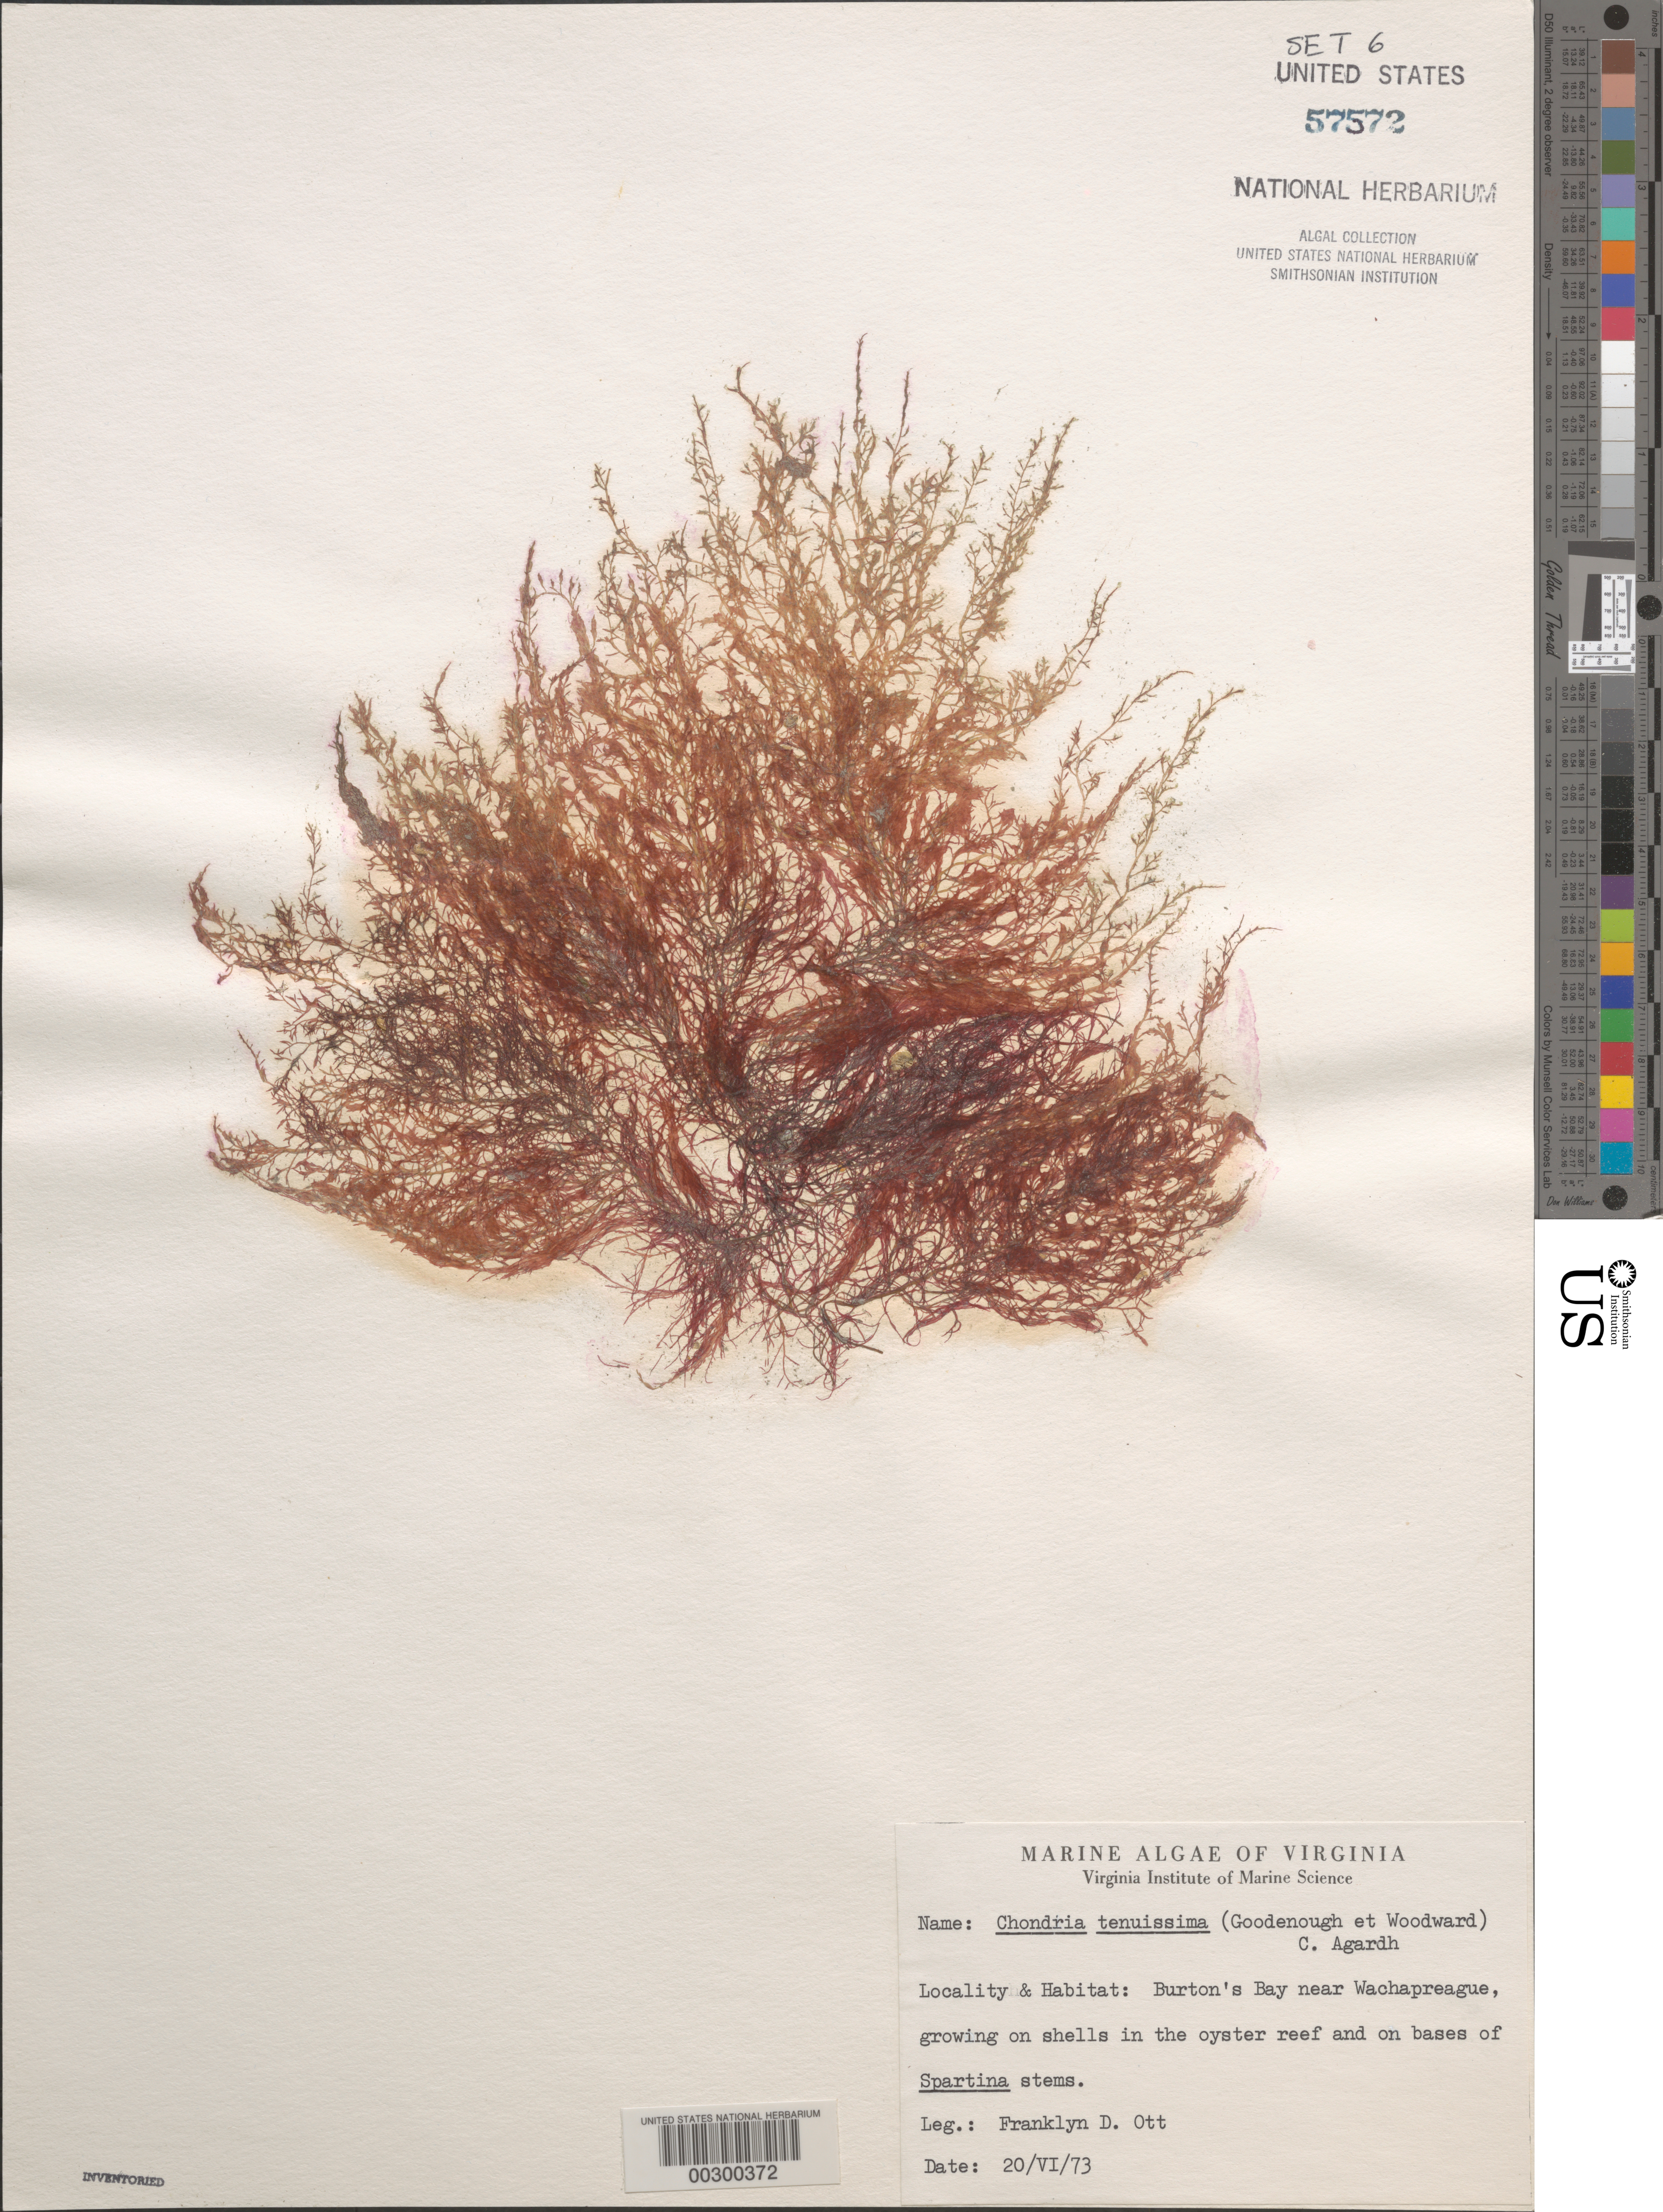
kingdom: Plantae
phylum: Rhodophyta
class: Florideophyceae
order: Ceramiales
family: Rhodomelaceae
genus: Chondria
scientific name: Chondria capillaris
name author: M.J. Wynne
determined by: Algae name updating Project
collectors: F. Ott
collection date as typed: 20 Jun 1973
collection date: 1973-06-20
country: United States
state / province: Virginia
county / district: Accomack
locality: Burton's Bay near Wachapreague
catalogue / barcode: US 57572